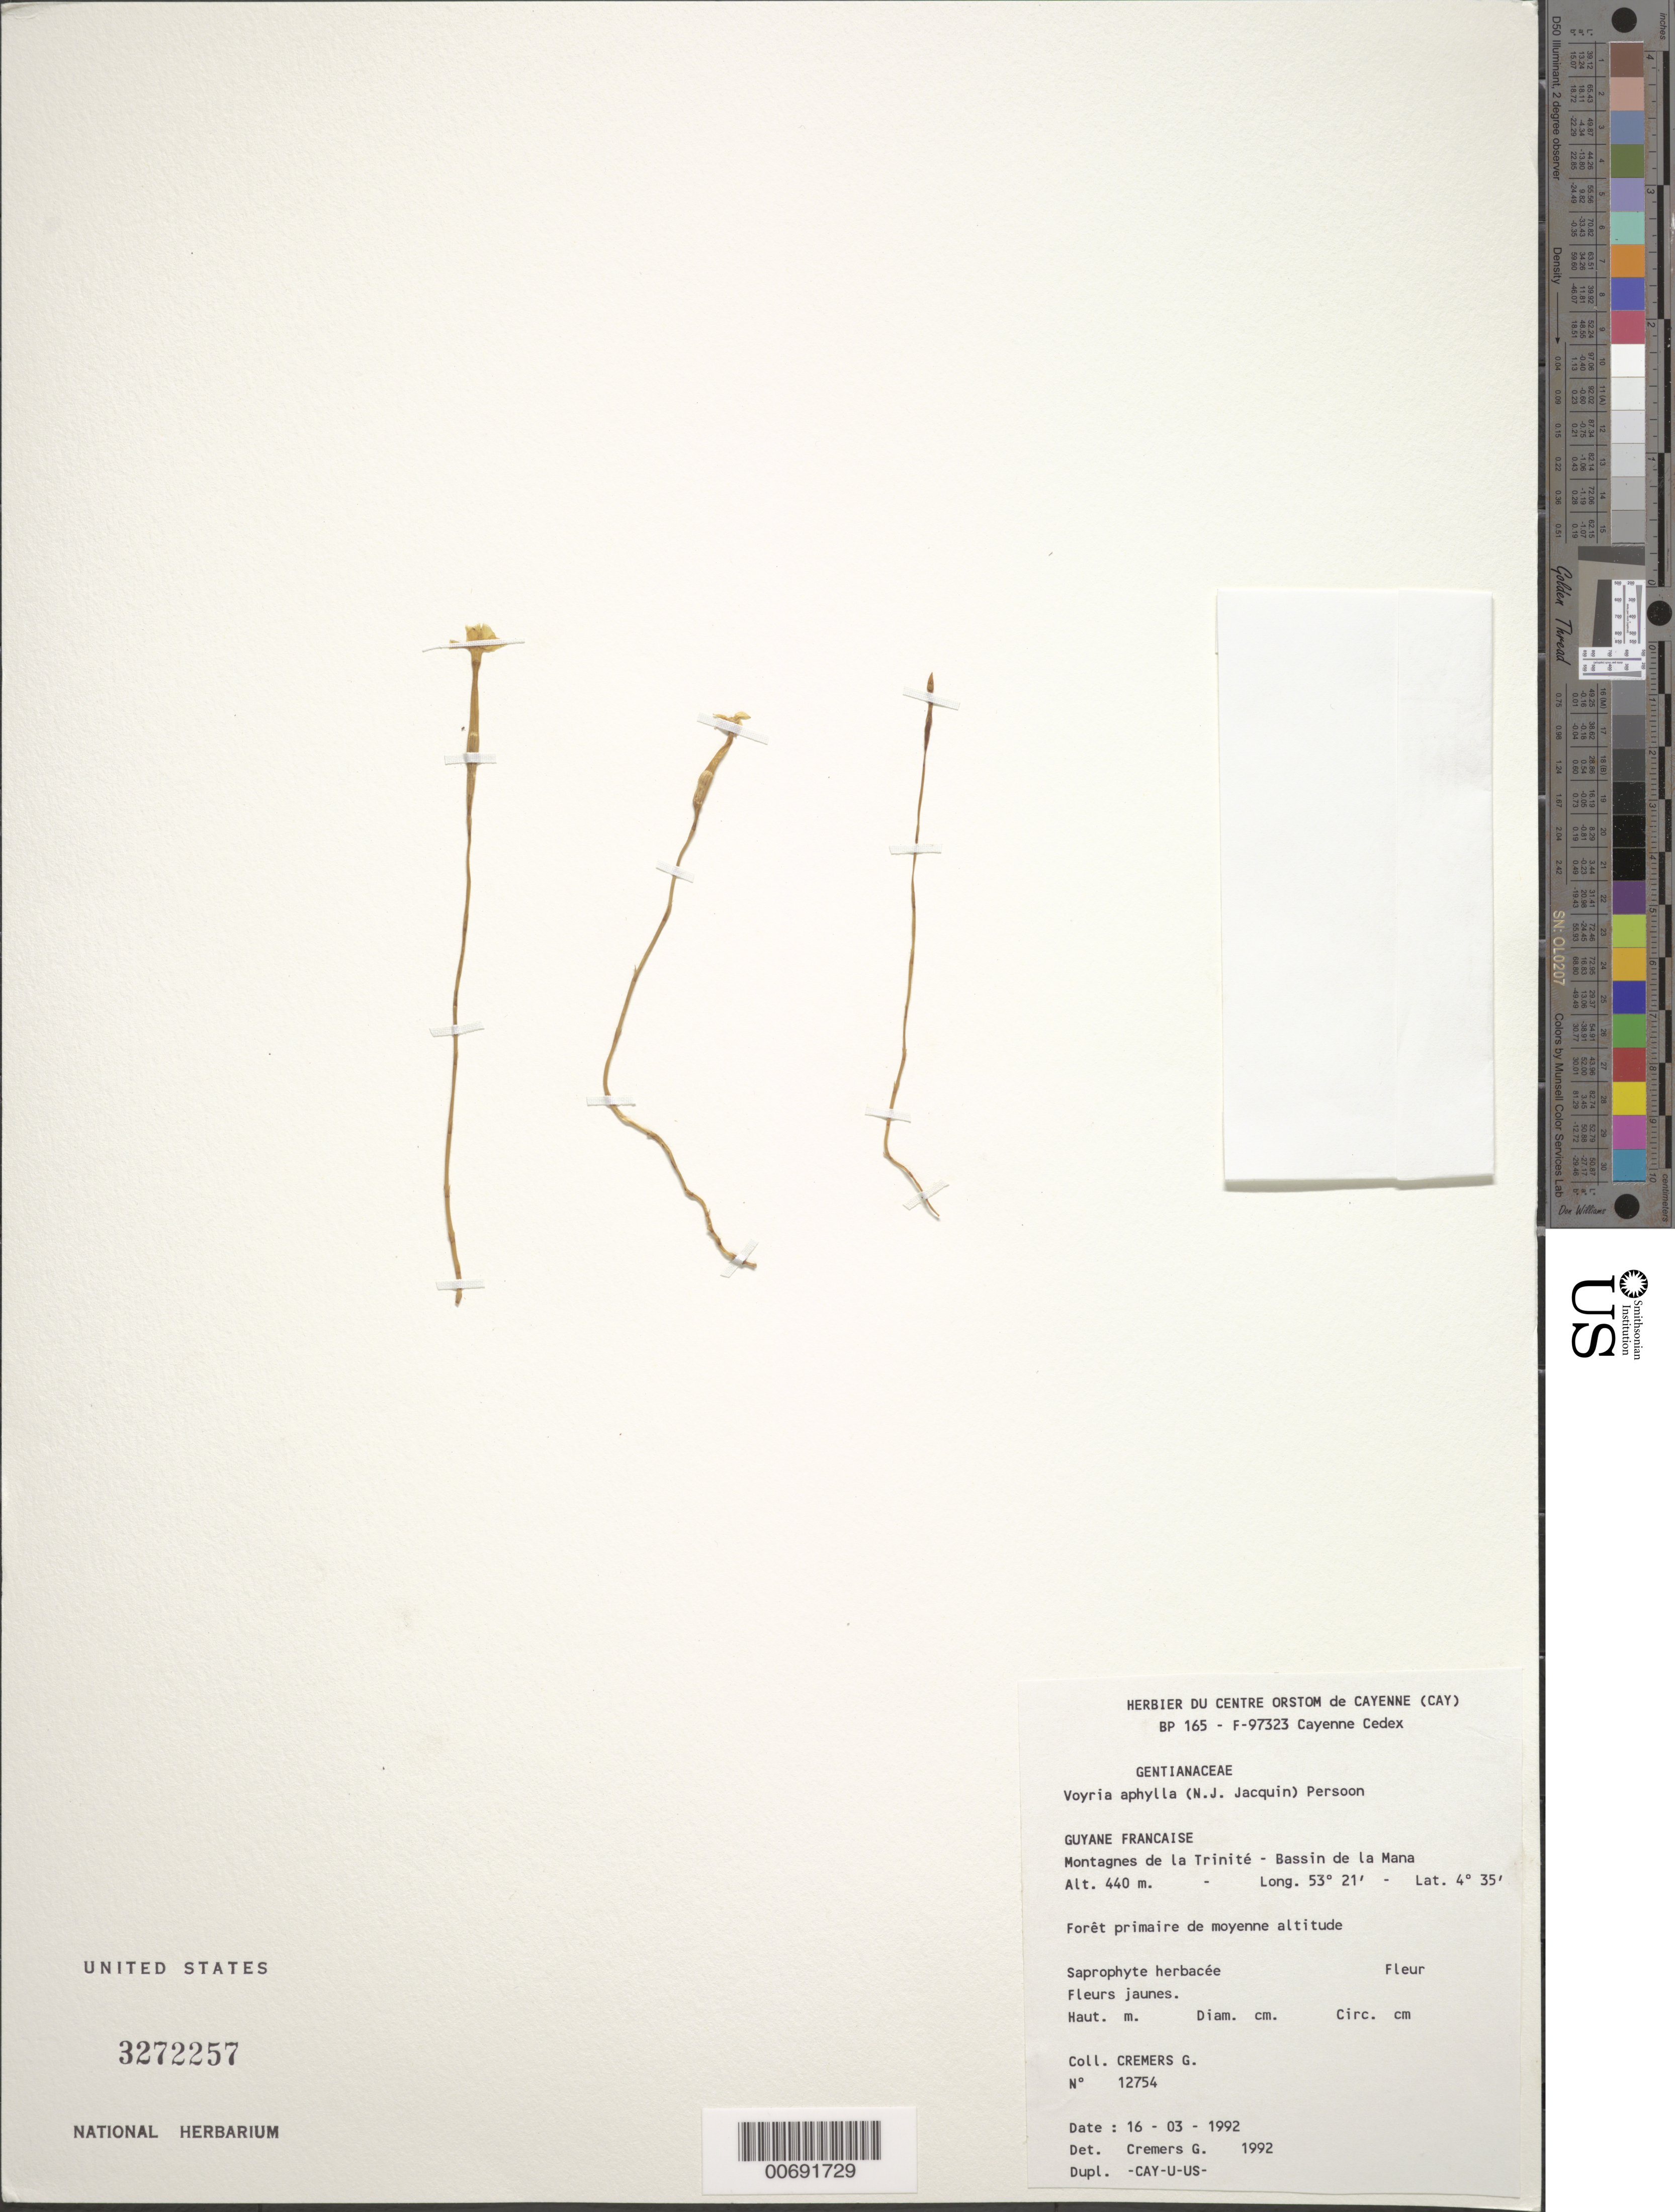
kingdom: Plantae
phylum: Tracheophyta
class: Magnoliopsida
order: Gentianales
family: Gentianaceae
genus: Voyria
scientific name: Voyria aphylla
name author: (Jacq.) Pers.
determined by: Cremers, Georges A.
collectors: G. Cremers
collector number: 12754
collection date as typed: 16-Mar-92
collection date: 1992-03-16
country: French Guiana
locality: Montagnes de la Trinité, Bassin de la Mana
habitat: Forêt primaire de moyenne altitude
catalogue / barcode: US 3272257